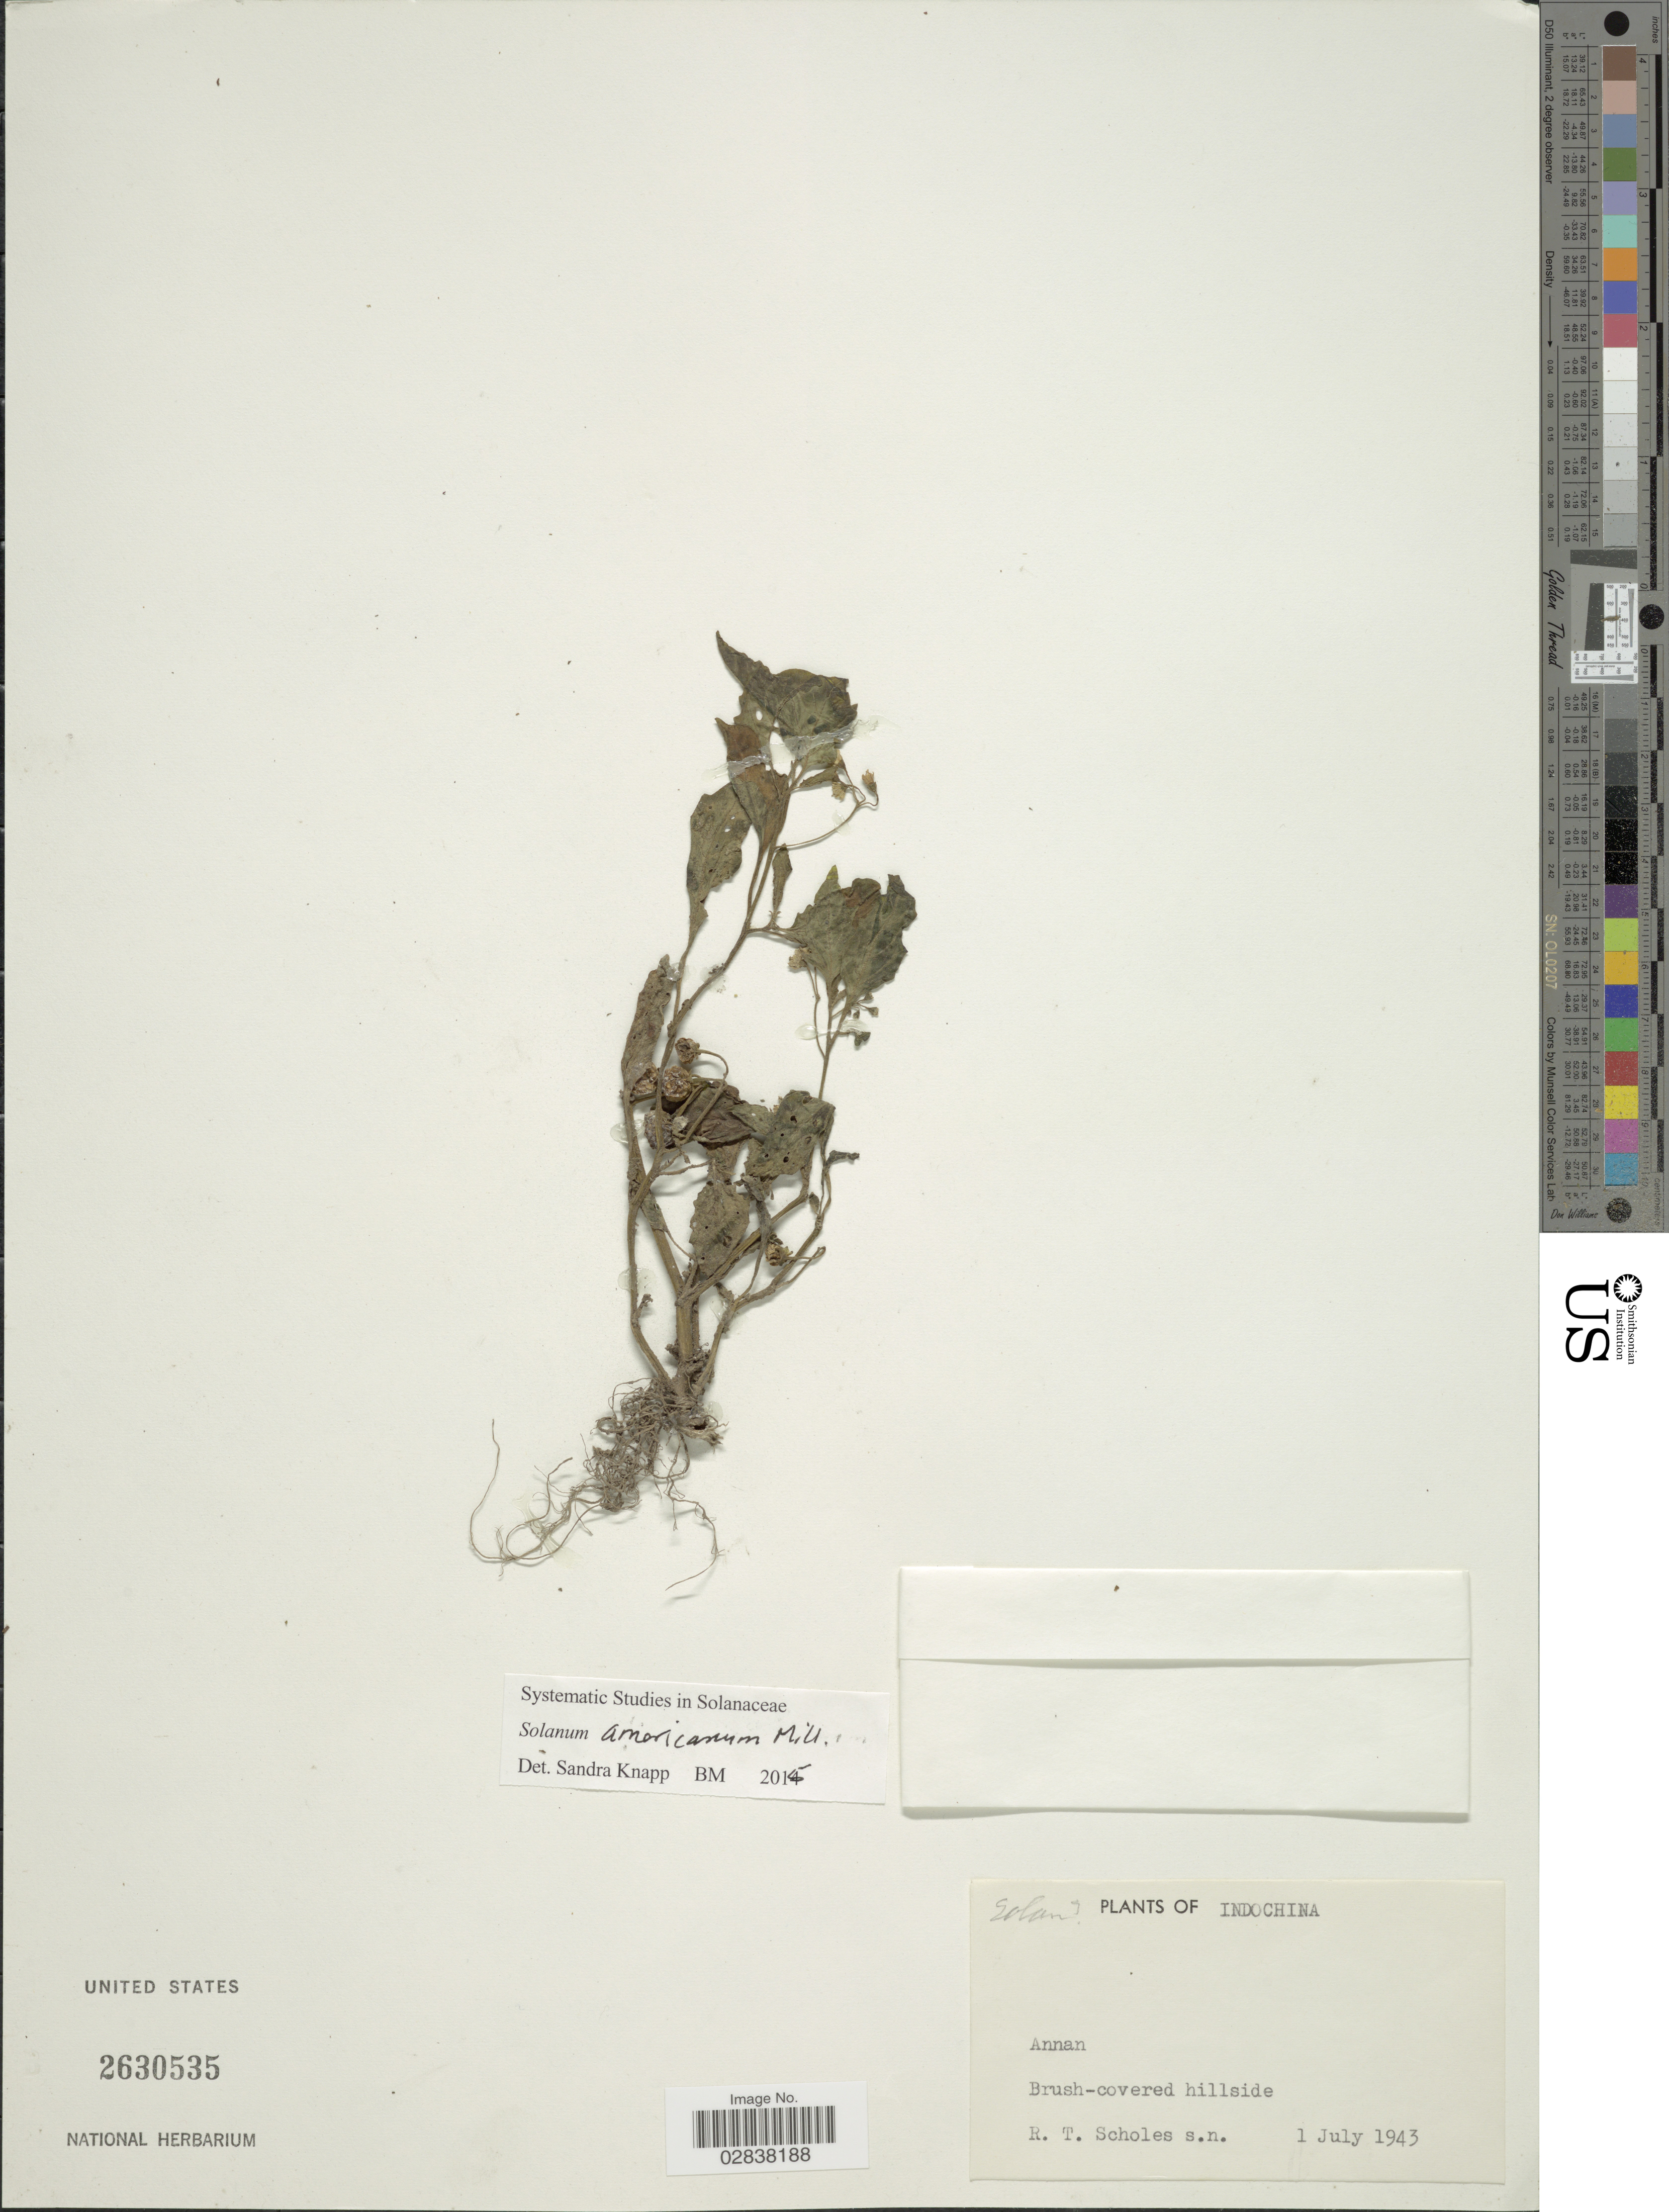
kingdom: Plantae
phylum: Tracheophyta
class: Magnoliopsida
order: Solanales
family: Solanaceae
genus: Solanum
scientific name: Solanum americanum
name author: Mill.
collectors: R. Scholes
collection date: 1943-07-01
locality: Indochina, Brush-covered hillside.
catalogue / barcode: US 2630535